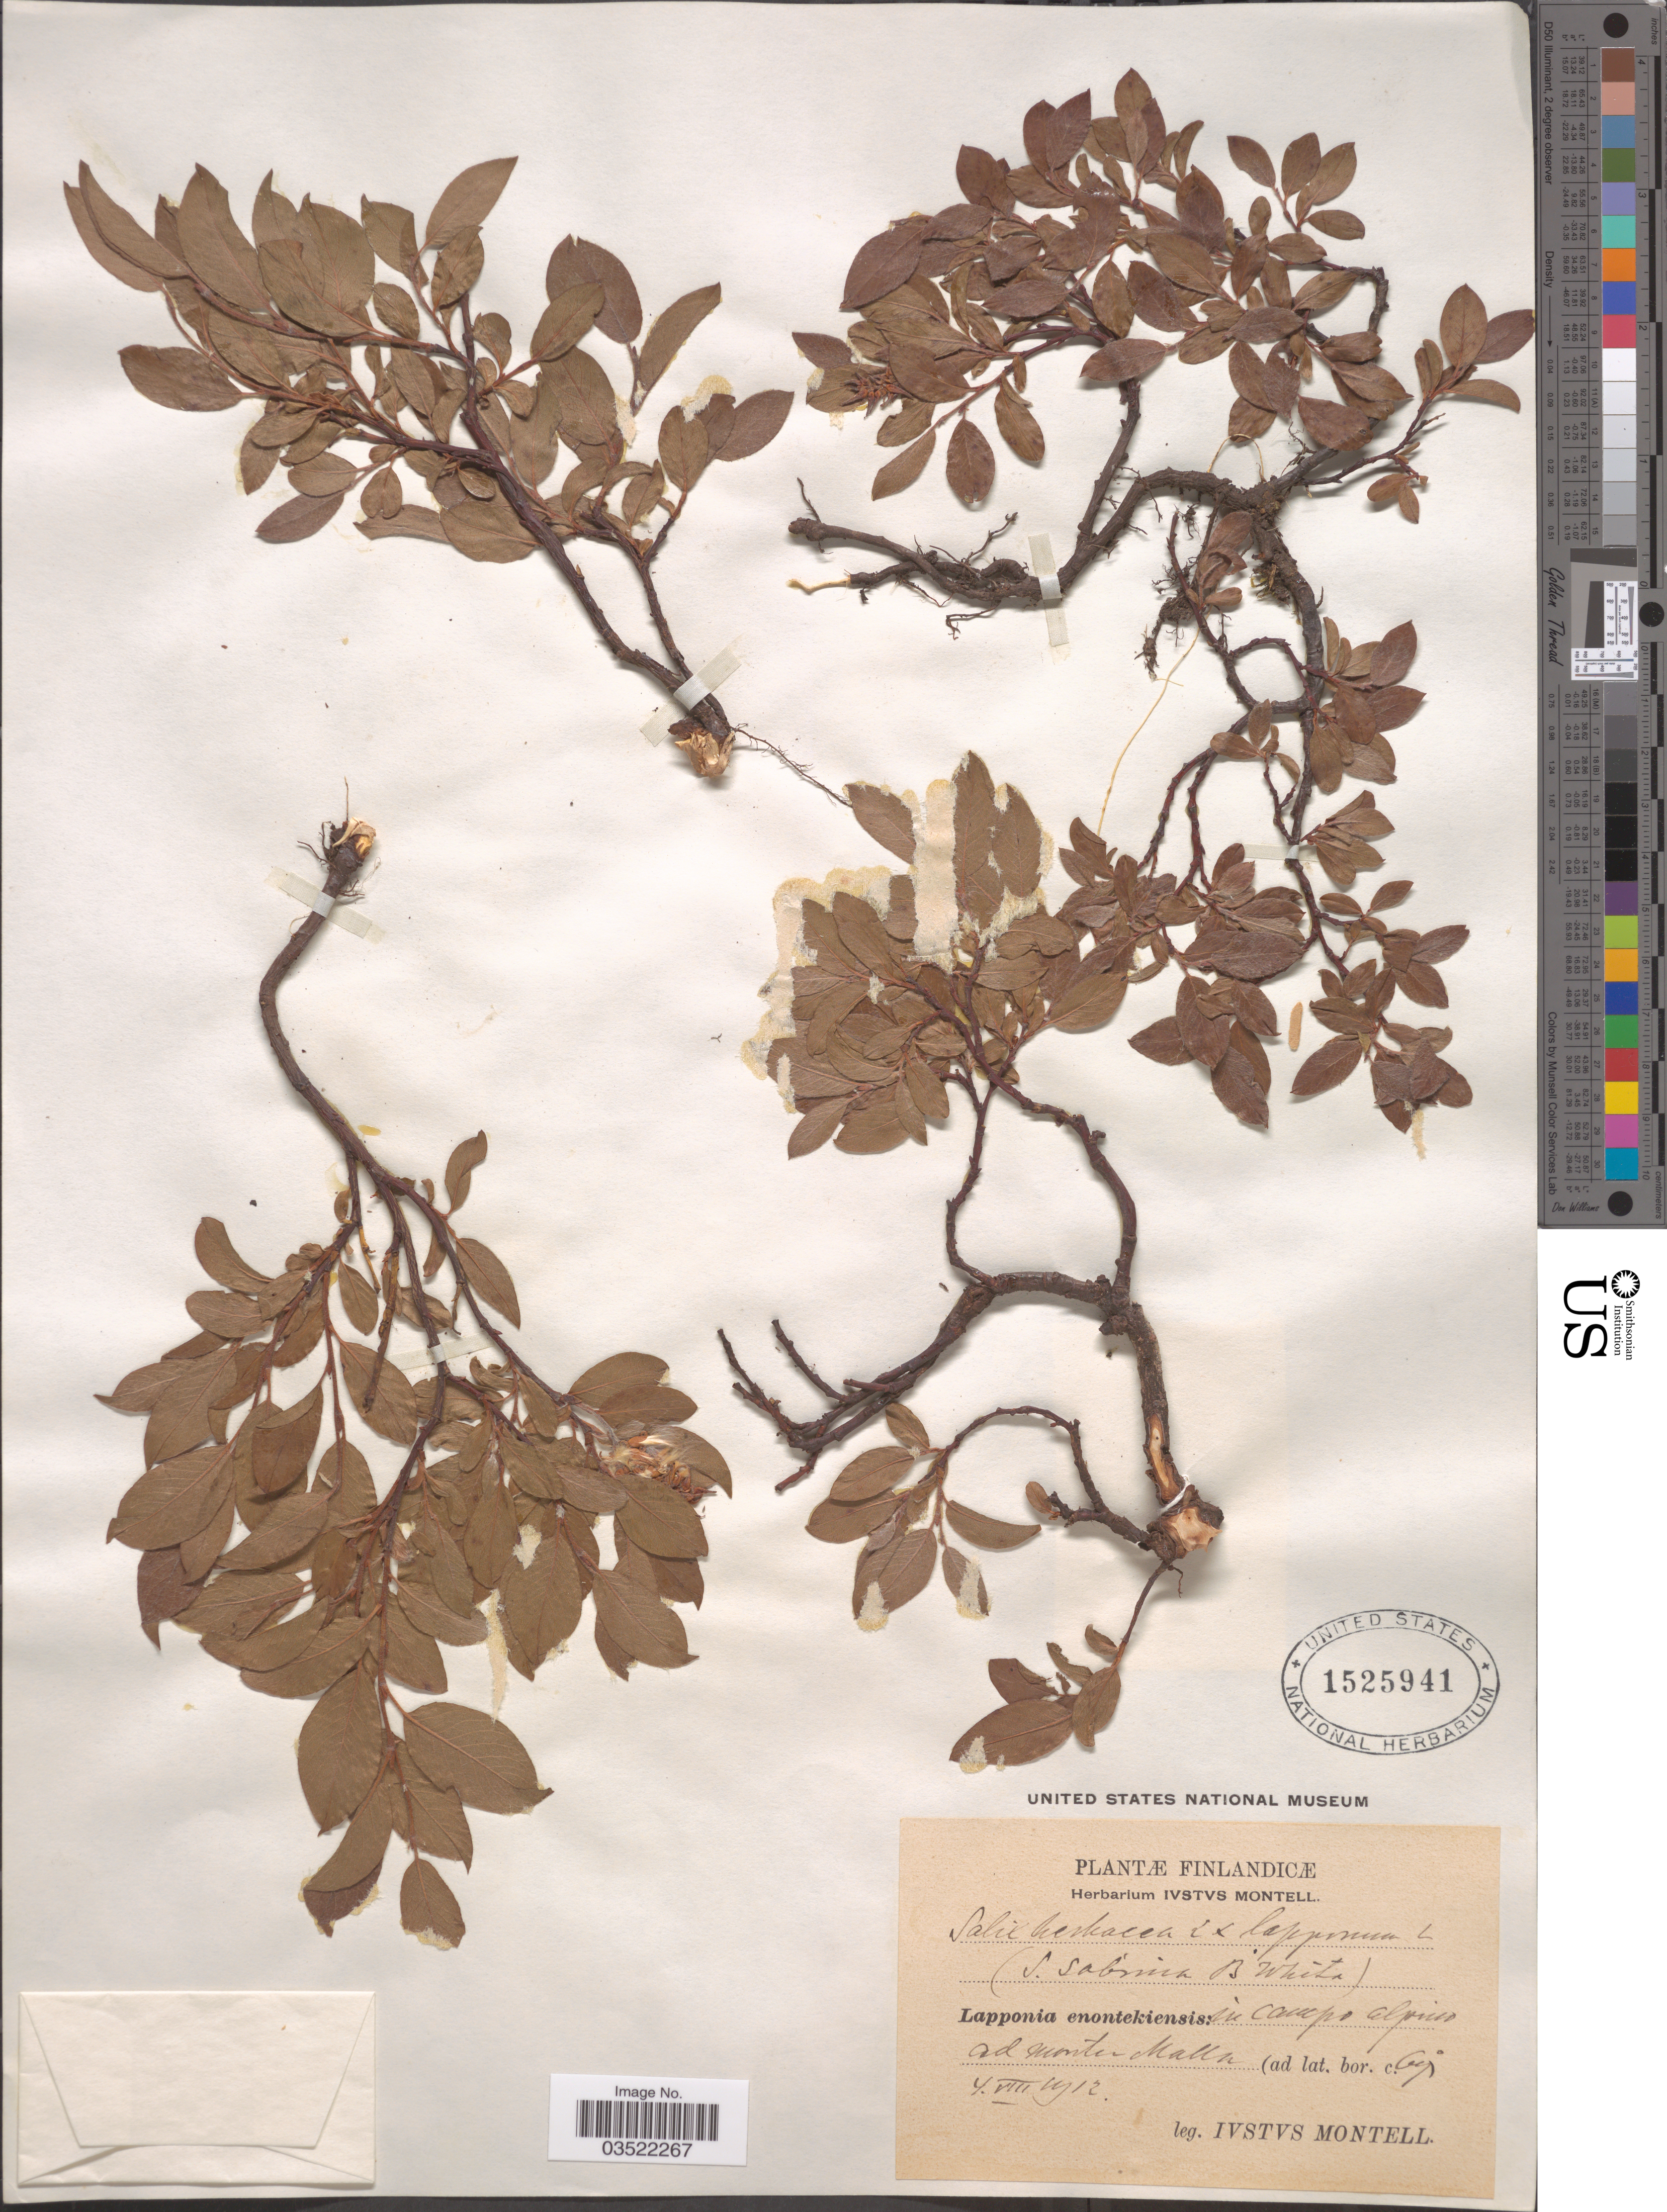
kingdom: Plantae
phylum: Tracheophyta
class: Magnoliopsida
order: Malpighiales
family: Salicaceae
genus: Salix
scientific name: Salix herbacea x S. lapponum L.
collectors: I. Montell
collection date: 1912-08-04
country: Finland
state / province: Lappi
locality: Tunturi-Lappi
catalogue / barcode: US 1525941